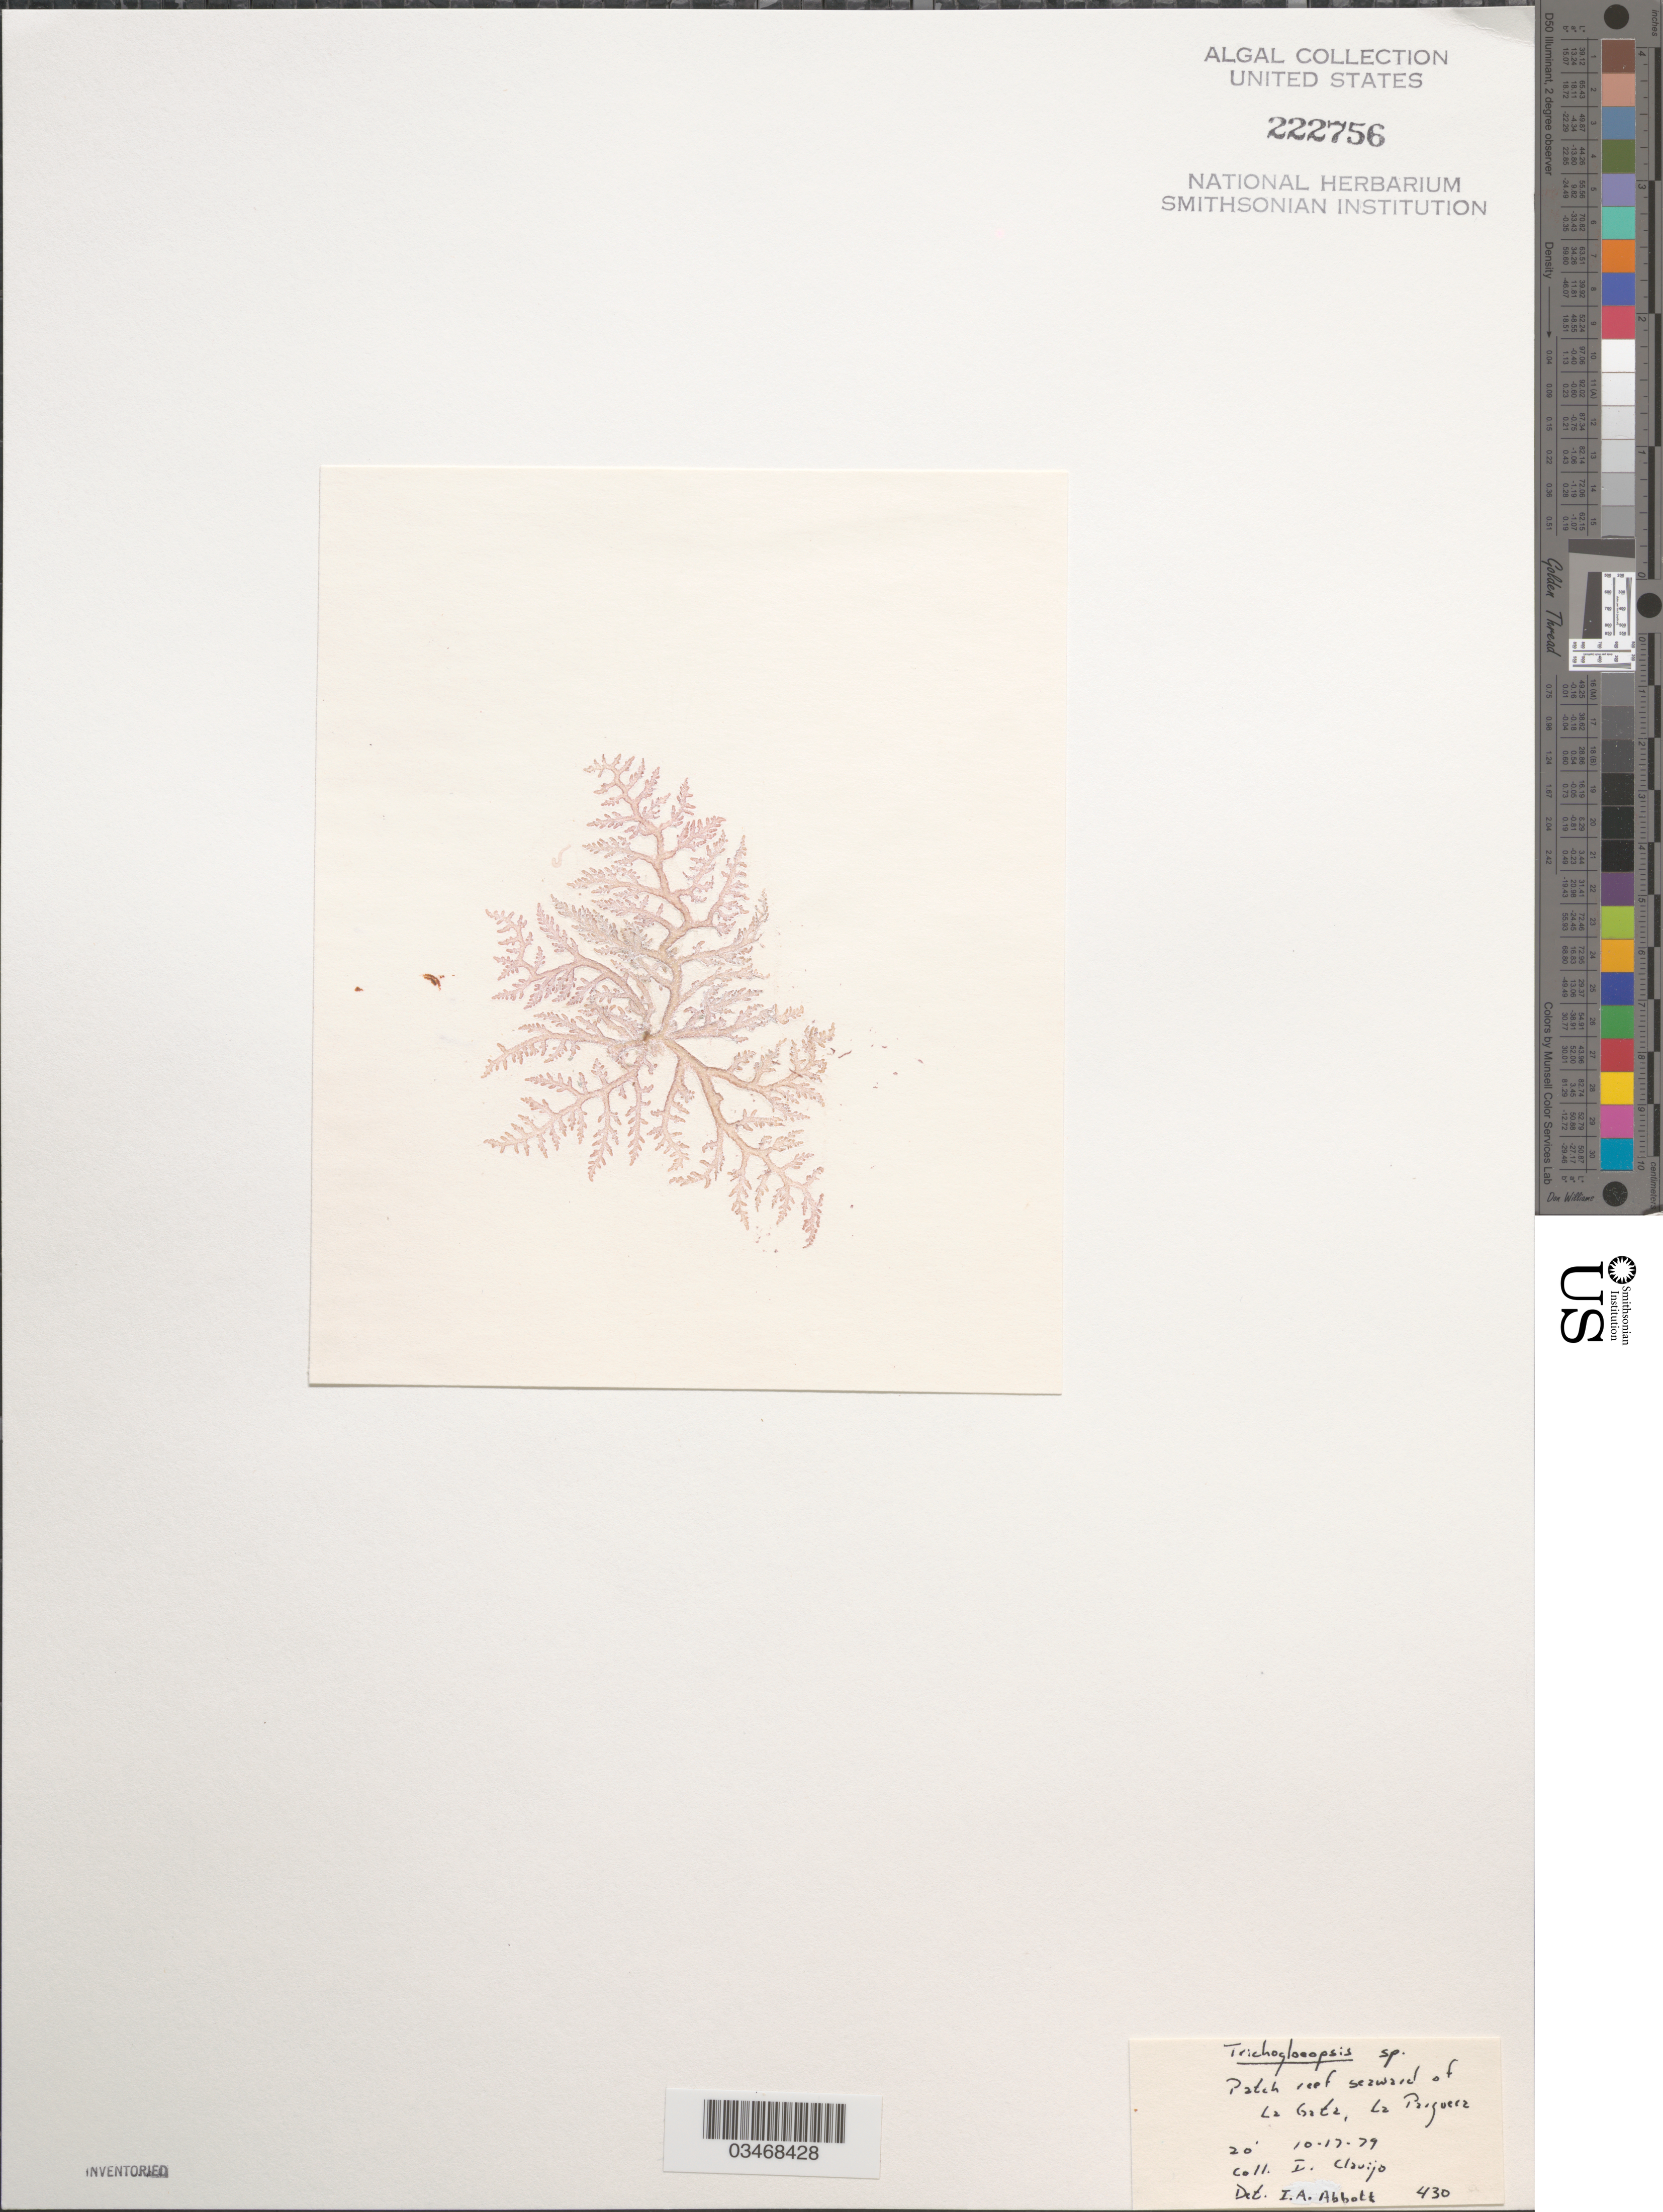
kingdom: Plantae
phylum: Rhodophyta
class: Florideophyceae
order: Nemaliales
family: Liagoraceae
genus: Trichogloeopsis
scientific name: Trichogloeopsis sp.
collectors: I. Clauijo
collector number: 430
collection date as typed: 12 Mar 79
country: Puerto Rico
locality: Patch reef seaward of La Gata, La Parguera.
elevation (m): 6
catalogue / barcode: US 222756